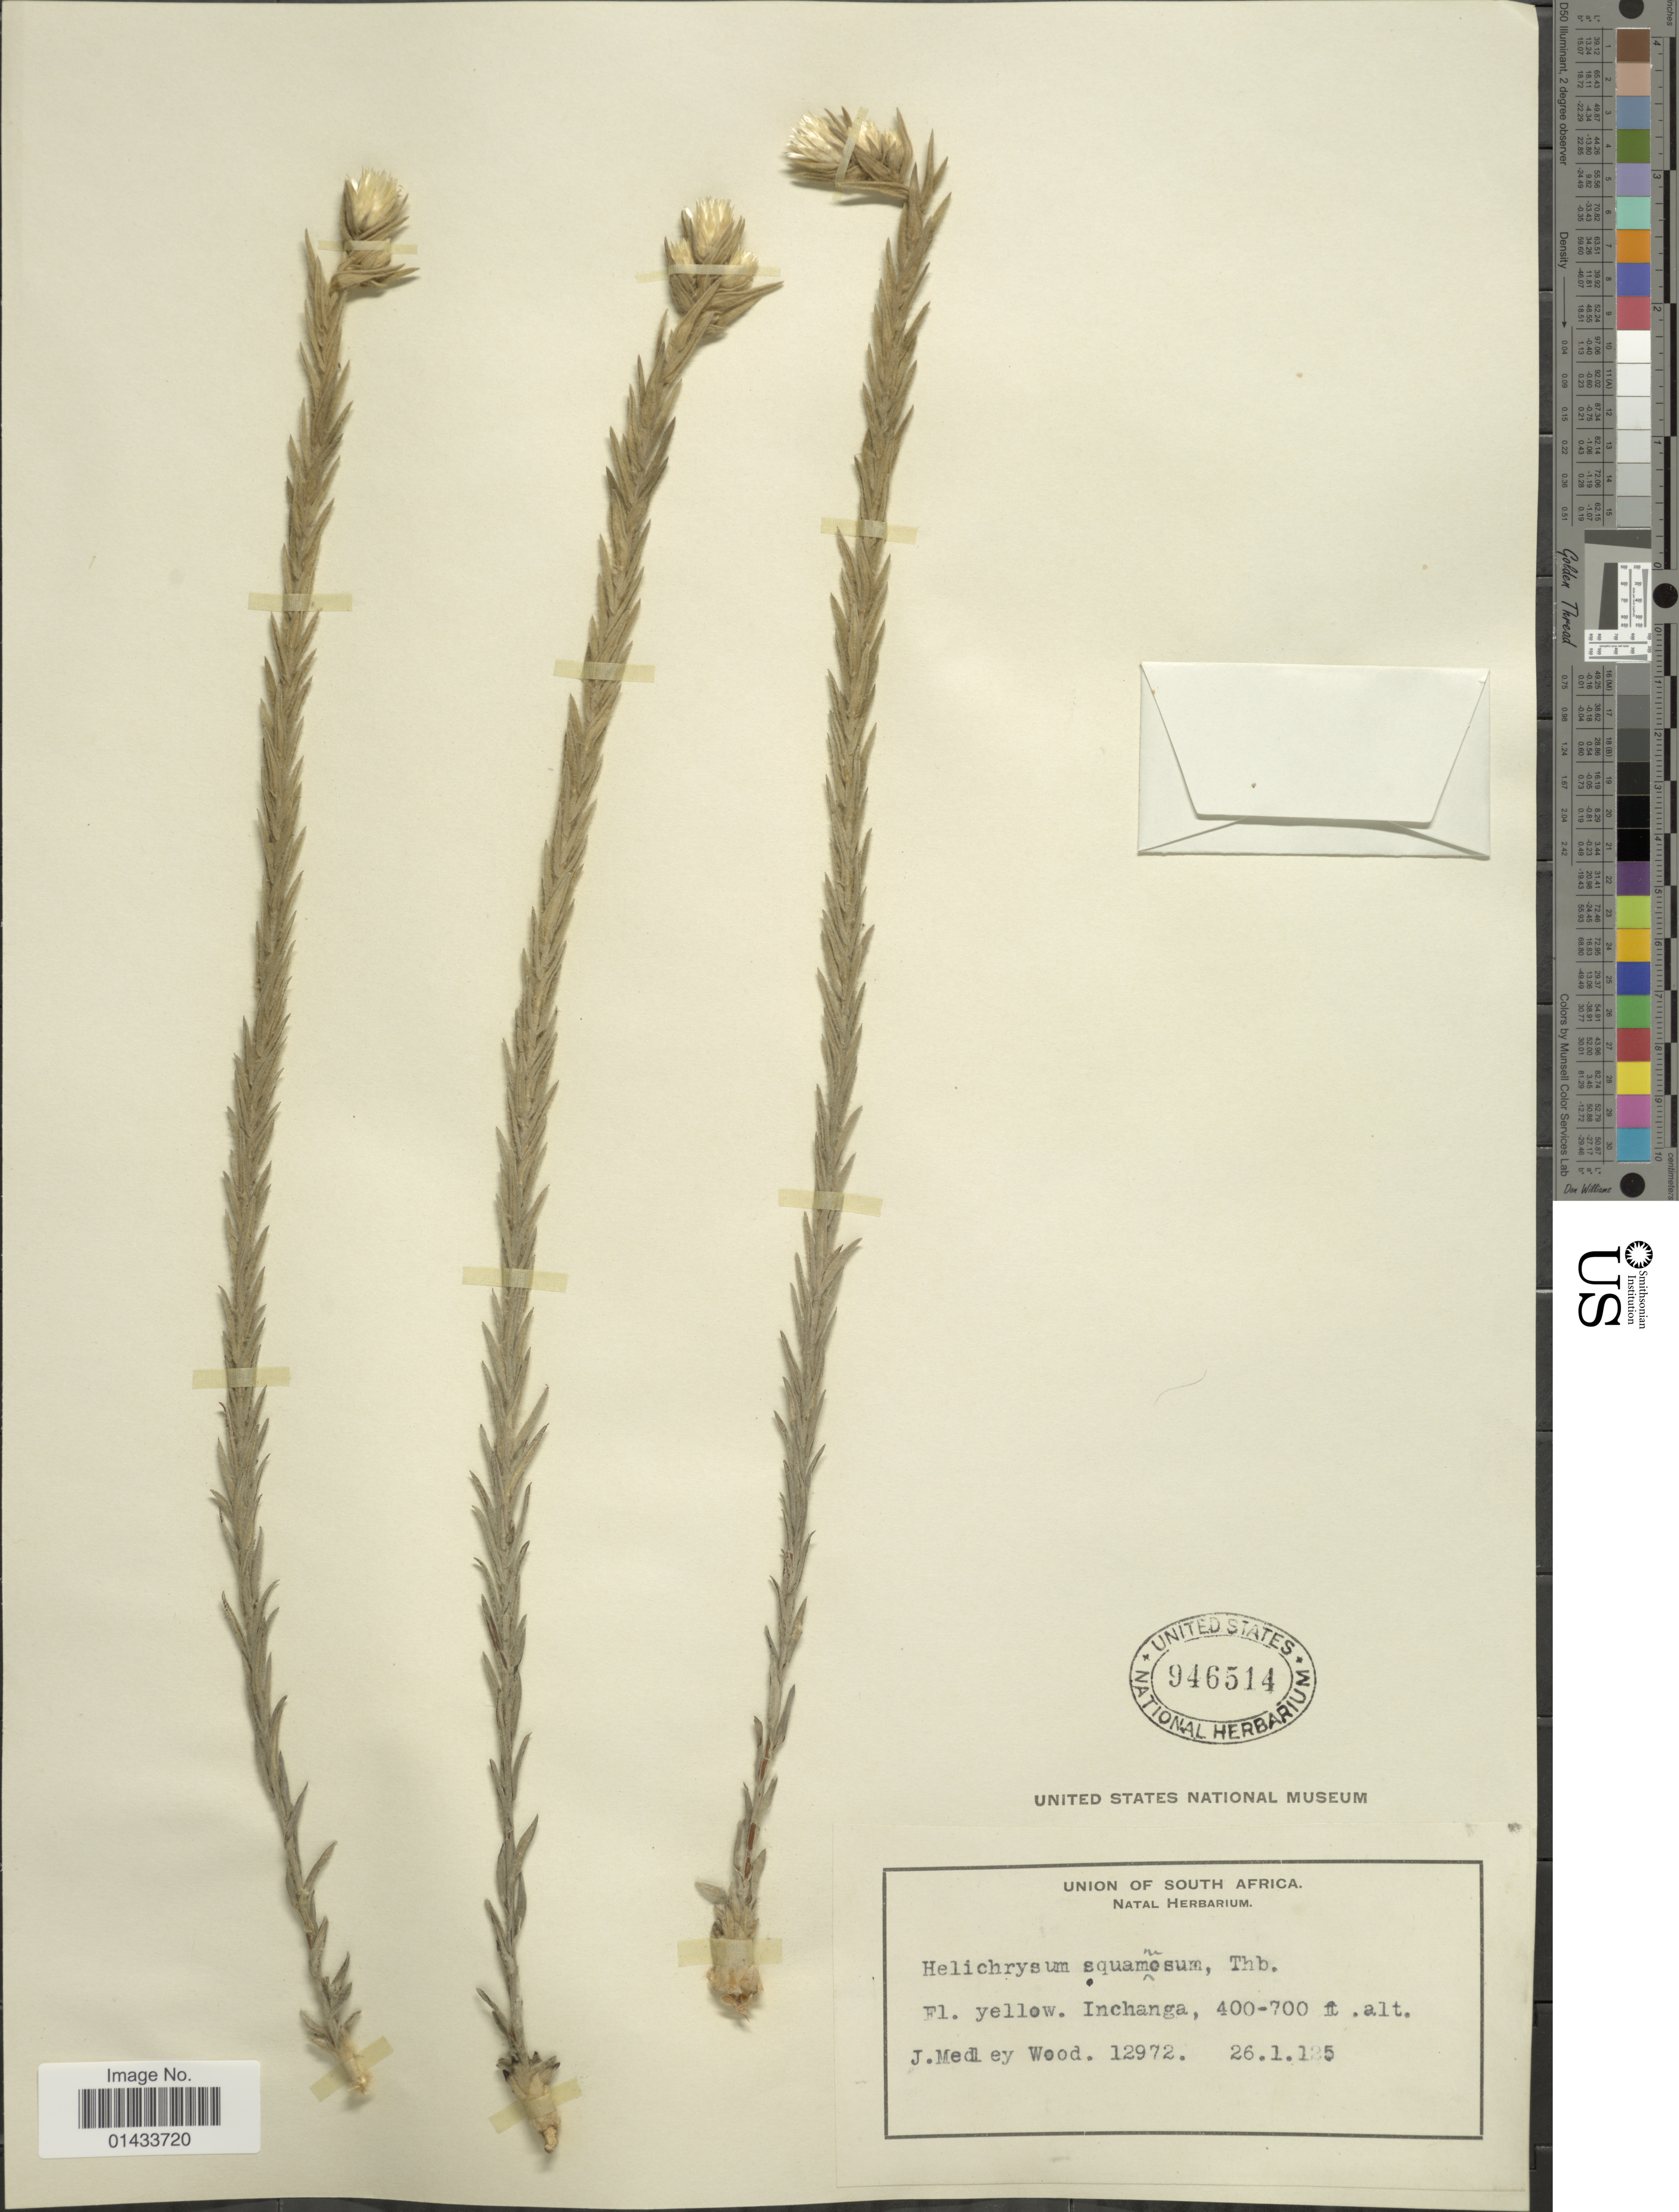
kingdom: Plantae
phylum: Tracheophyta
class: Magnoliopsida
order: Asterales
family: Asteraceae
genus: Helichrysum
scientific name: Helichrysum squamosum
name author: Thunb.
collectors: J. M. Wood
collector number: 12972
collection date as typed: Transcribed d/m/y: 26/1/15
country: South Africa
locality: Fl yellow, Inchanga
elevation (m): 122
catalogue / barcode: US 946514